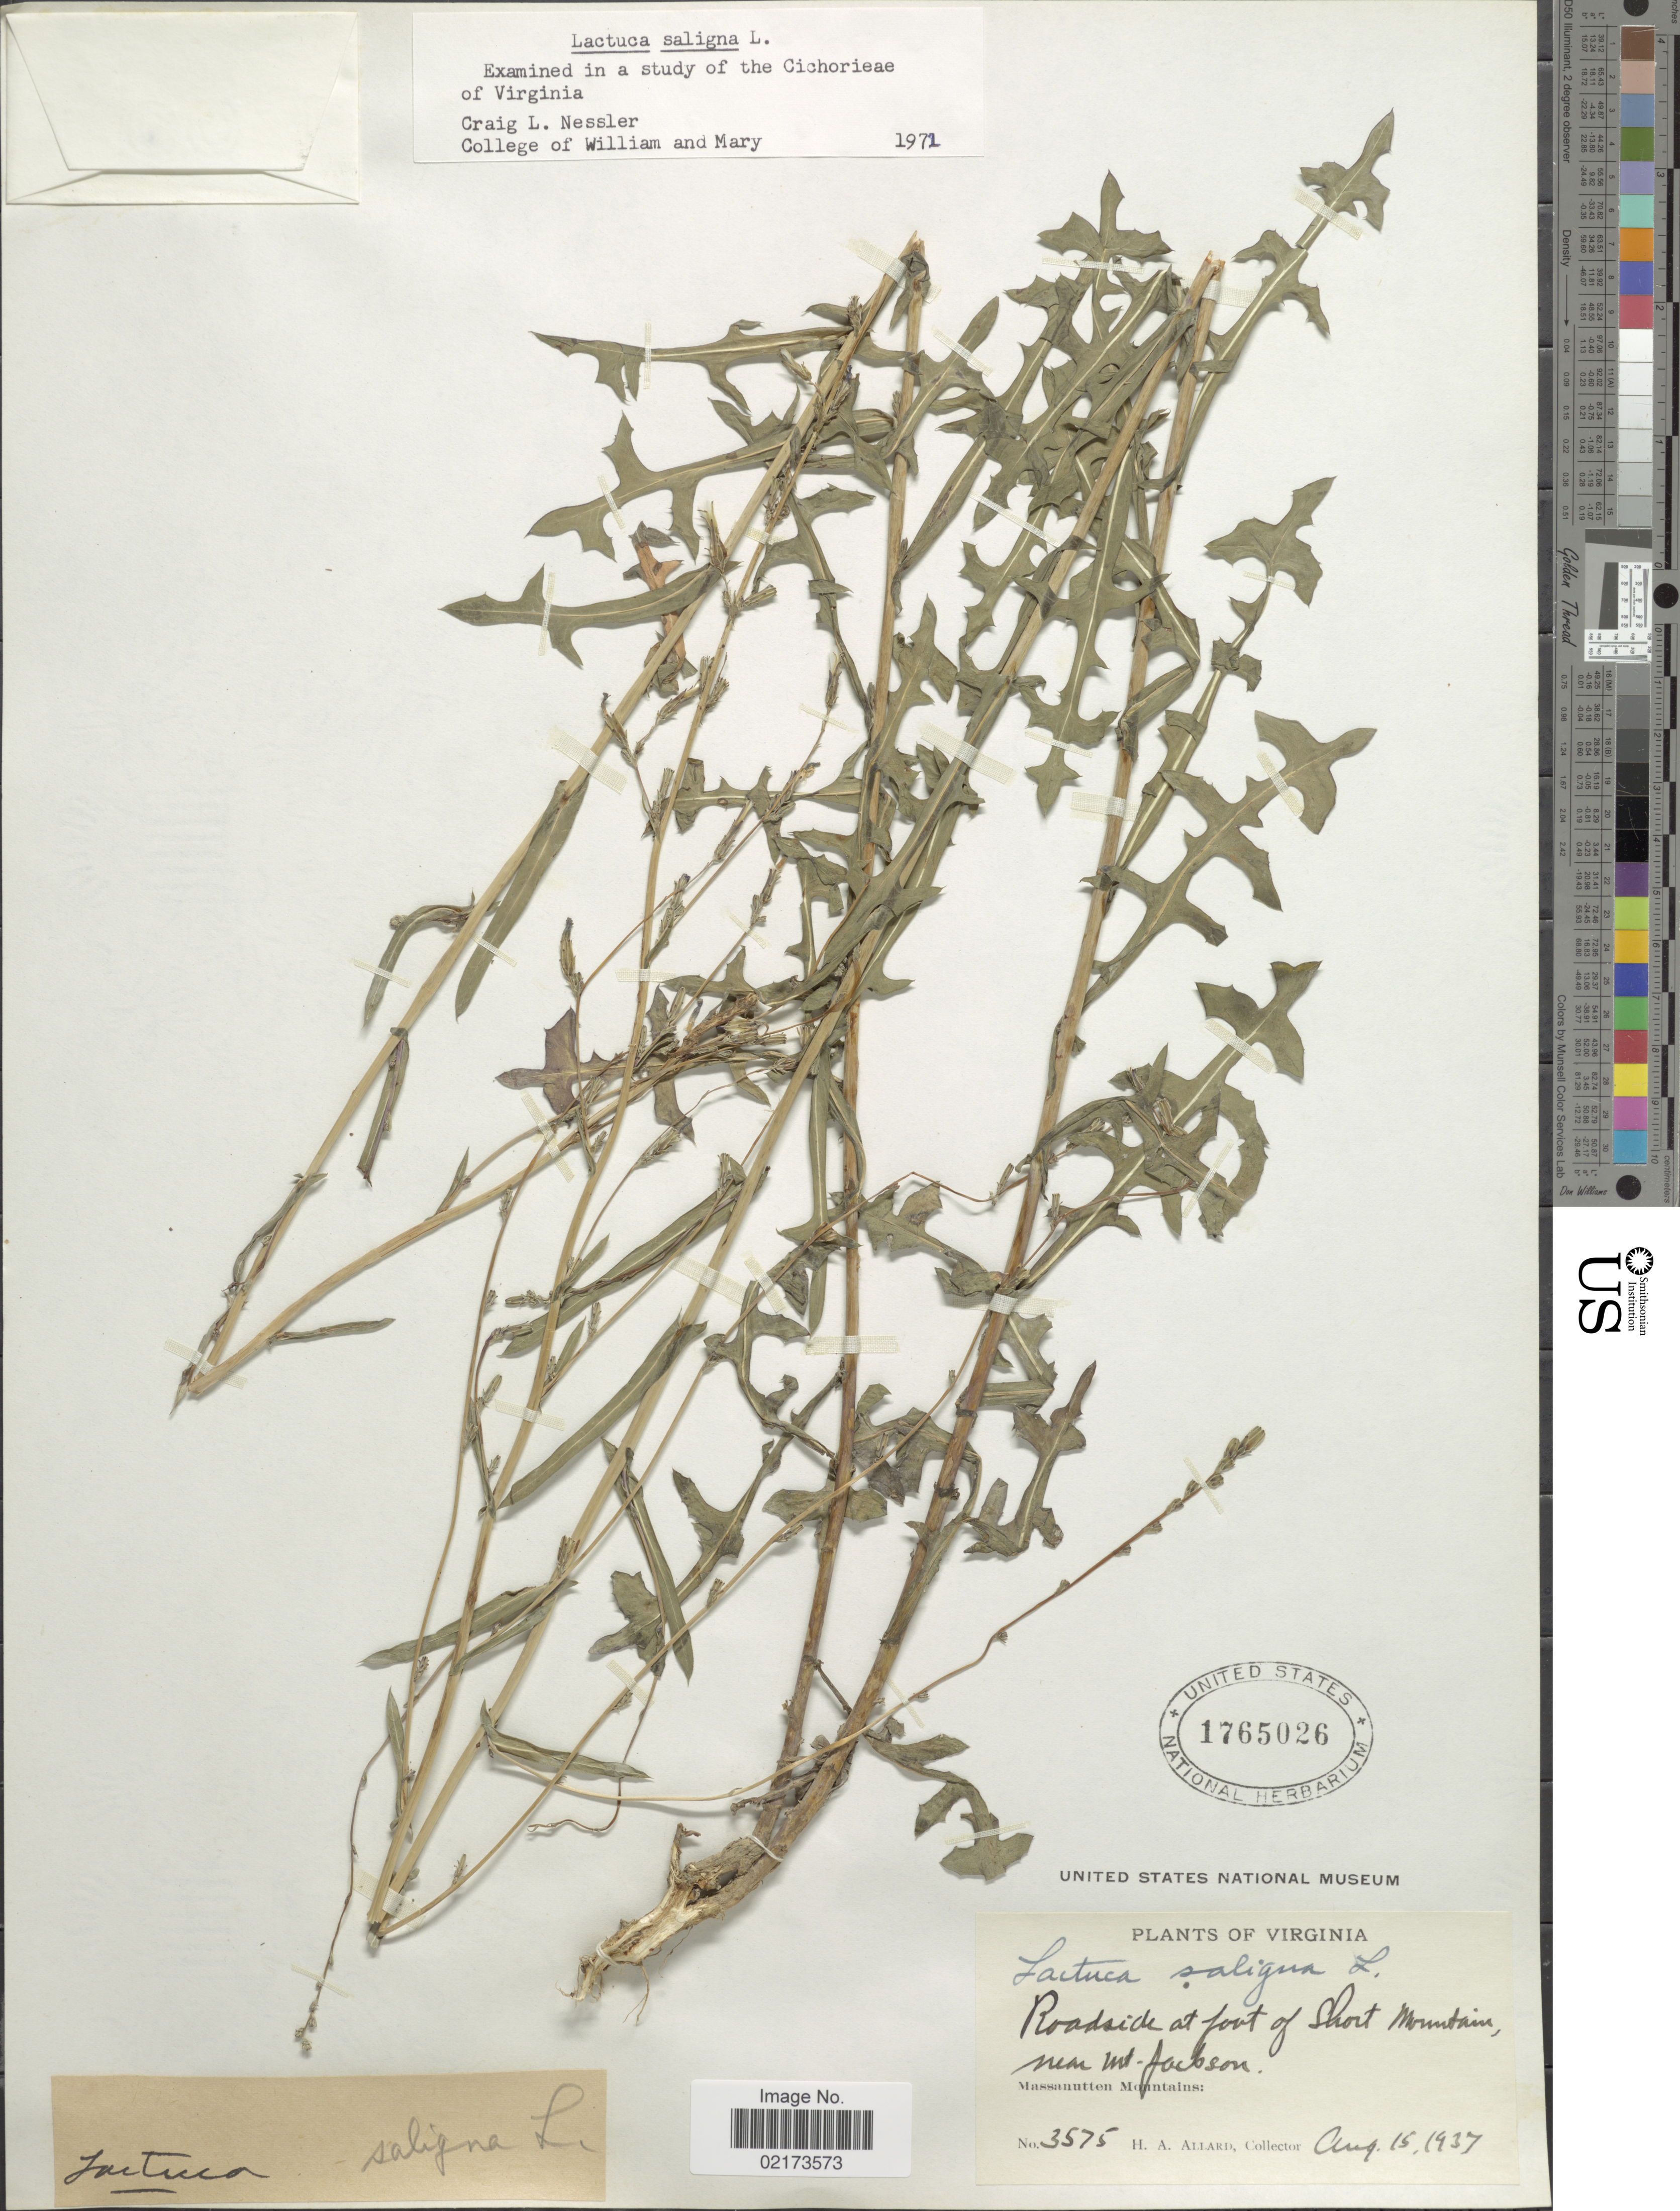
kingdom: Plantae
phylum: Tracheophyta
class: Magnoliopsida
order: Asterales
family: Asteraceae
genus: Lactuca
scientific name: Lactuca saligna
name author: L.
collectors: H. A. Allard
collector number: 3575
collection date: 1937-08-15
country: United States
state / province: Virginia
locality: Foot of Short Mountain, near Mt. Jackson, Massanutten Mountains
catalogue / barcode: US 1765026